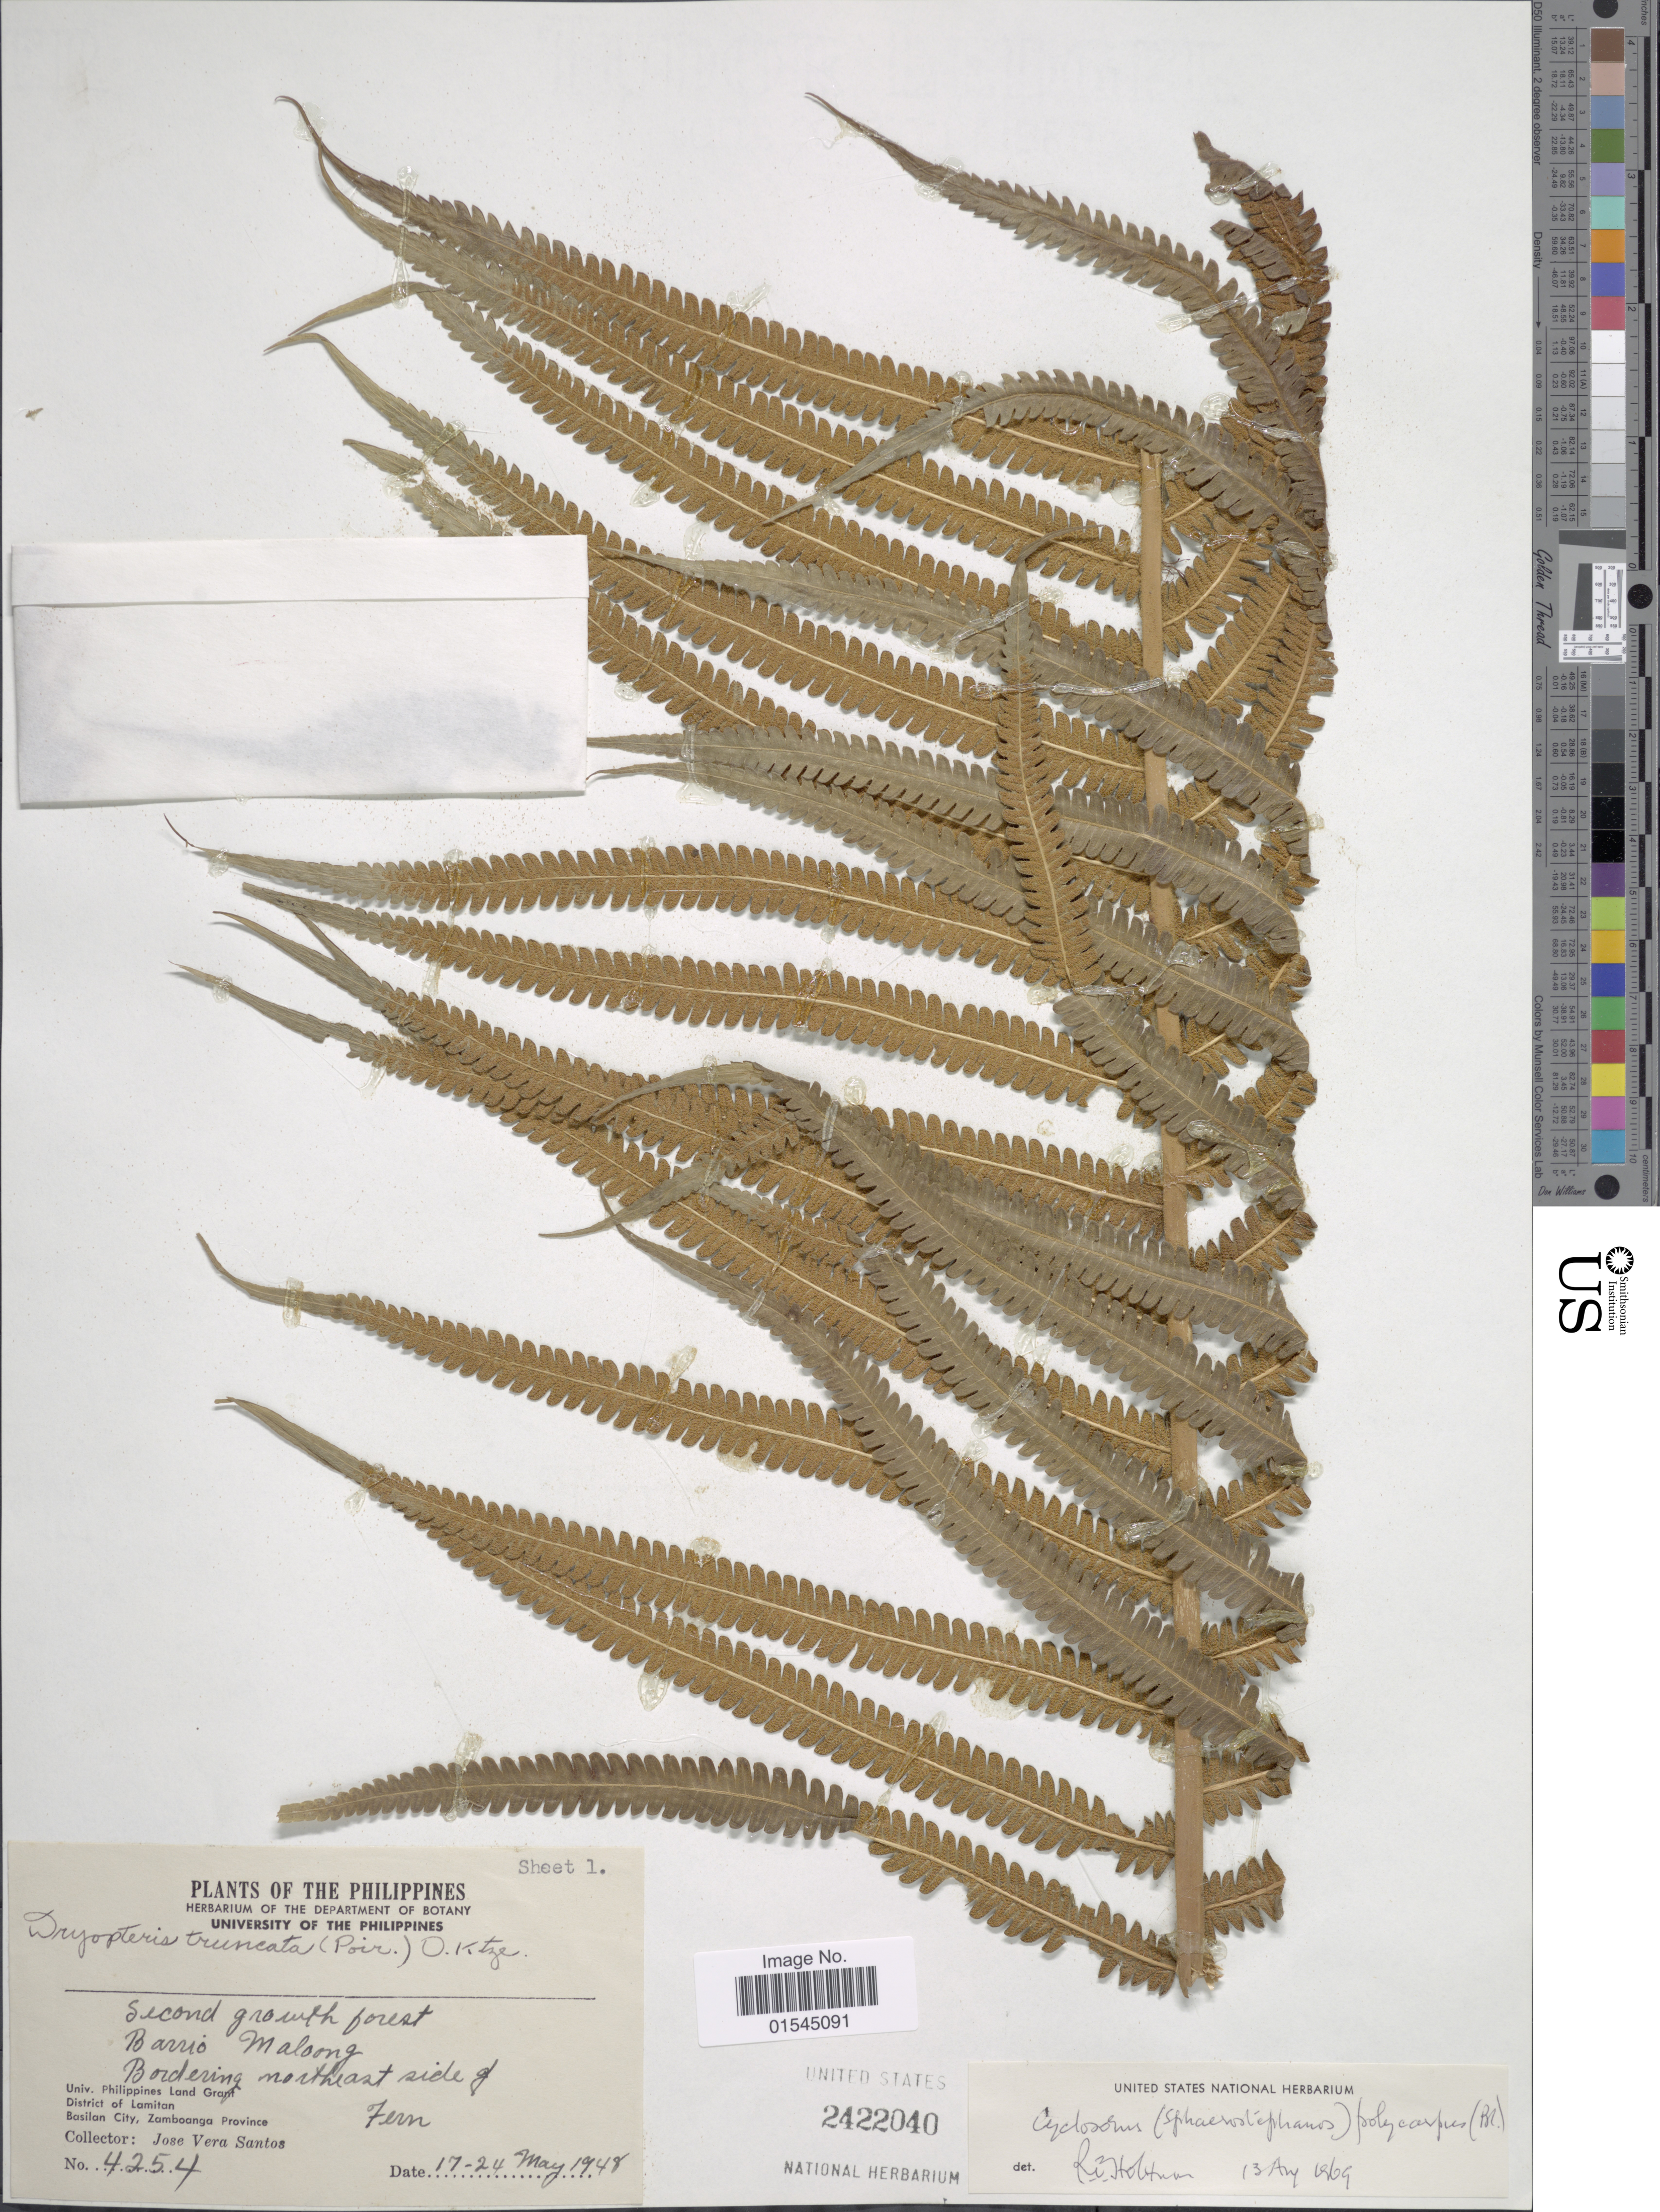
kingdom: Plantae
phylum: Tracheophyta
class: Polypodiopsida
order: Polypodiales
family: Thelypteridaceae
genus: Sphaerostephanos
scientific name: Sphaerostephanos polycarpus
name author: (Blume) Copel.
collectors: J. V. Santos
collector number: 4254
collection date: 1948-05-17/1948-05-24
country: Philippines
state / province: Zamboanga Peninsula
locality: Second growth forest. Barrio Macong. Bordering northeast side of Fern. Univ. Philippines Land Grant. District of Lamitan. Basilan City, Zamboanga Province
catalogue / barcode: US 2422040